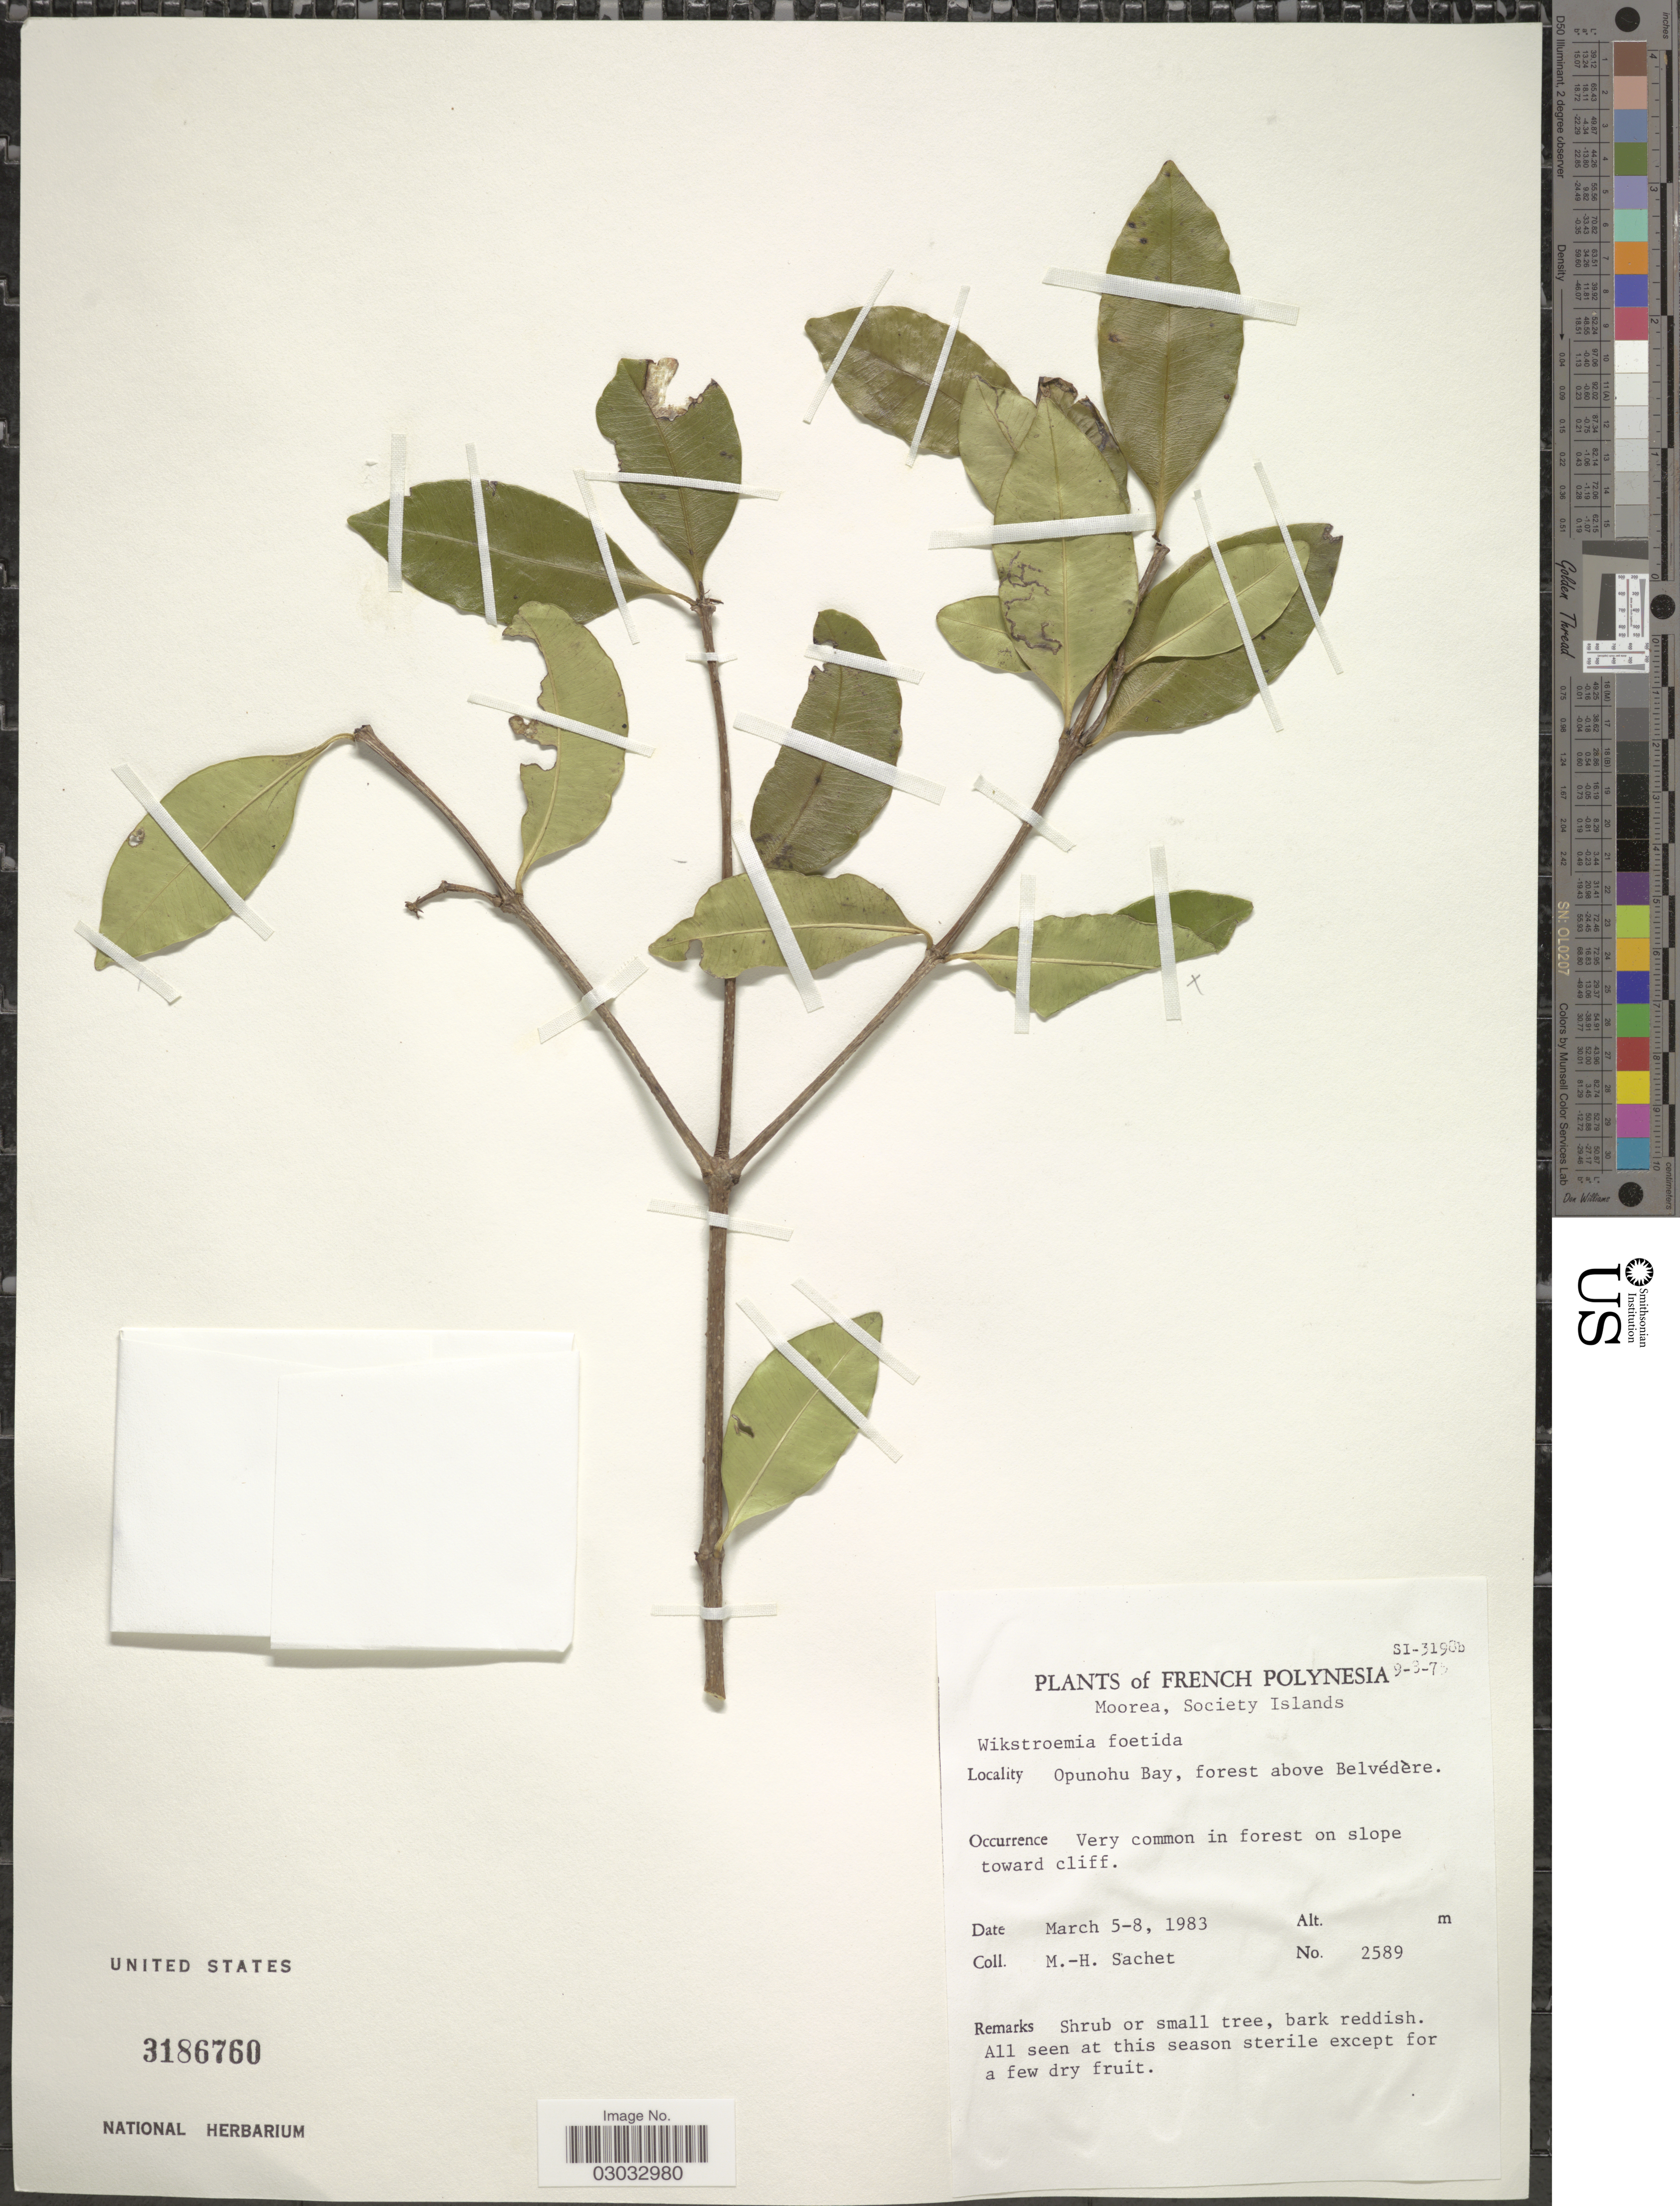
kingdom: Plantae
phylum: Tracheophyta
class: Magnoliopsida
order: Malvales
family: Thymelaeaceae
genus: Wikstroemia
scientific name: Wikstroemia coriacea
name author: Seem.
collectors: M.-H. Sachet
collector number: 2589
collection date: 1983-03-05/1983-03-08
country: French Polynesia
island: Moorea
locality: Moorea, Society Islands, Opunohu Bay, forest above Belvédère.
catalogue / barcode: US 3186760